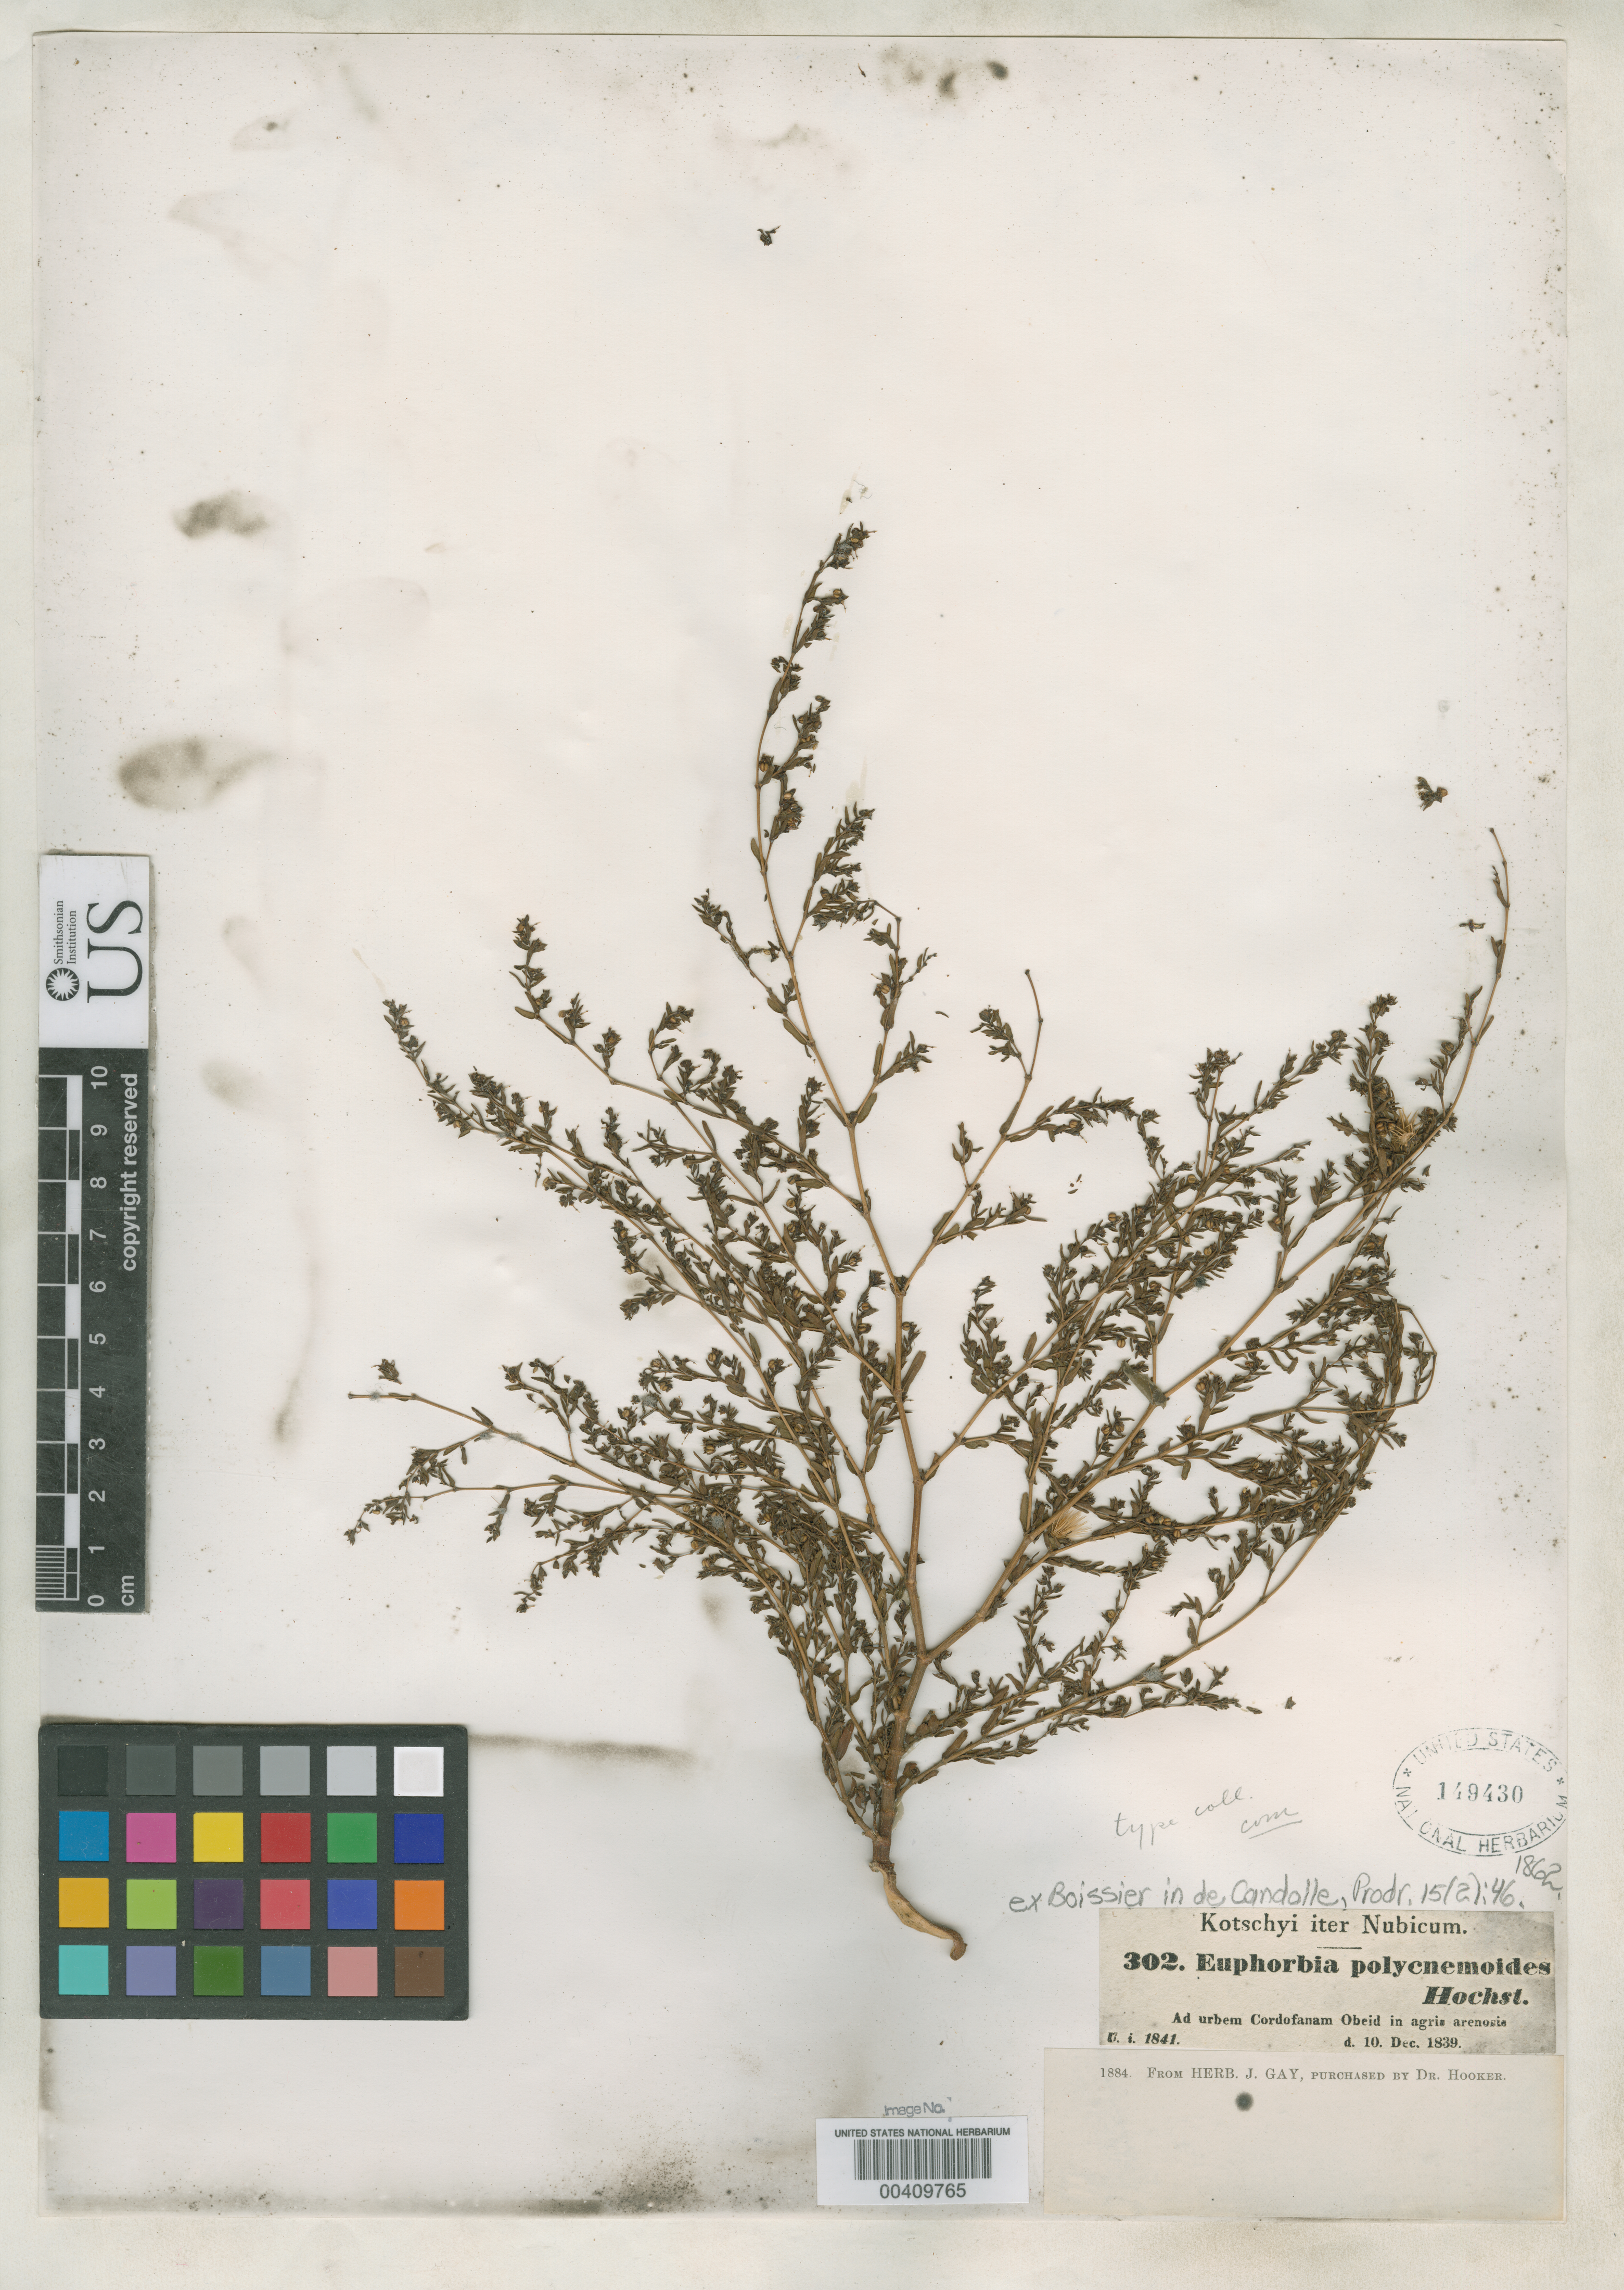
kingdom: Plantae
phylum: Tracheophyta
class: Magnoliopsida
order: Malpighiales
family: Euphorbiaceae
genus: Euphorbia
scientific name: Euphorbia polycnemoides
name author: Hochst. ex Boiss. in DC.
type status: Isosyntype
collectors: K. G. Kotschy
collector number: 302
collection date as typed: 10 Dec 1839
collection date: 1839-12-10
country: Sudan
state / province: Shamāl Kurdufān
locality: Nubicum, ad urbem Cordofanam Obeid in agris arenosis.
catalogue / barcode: US 149430